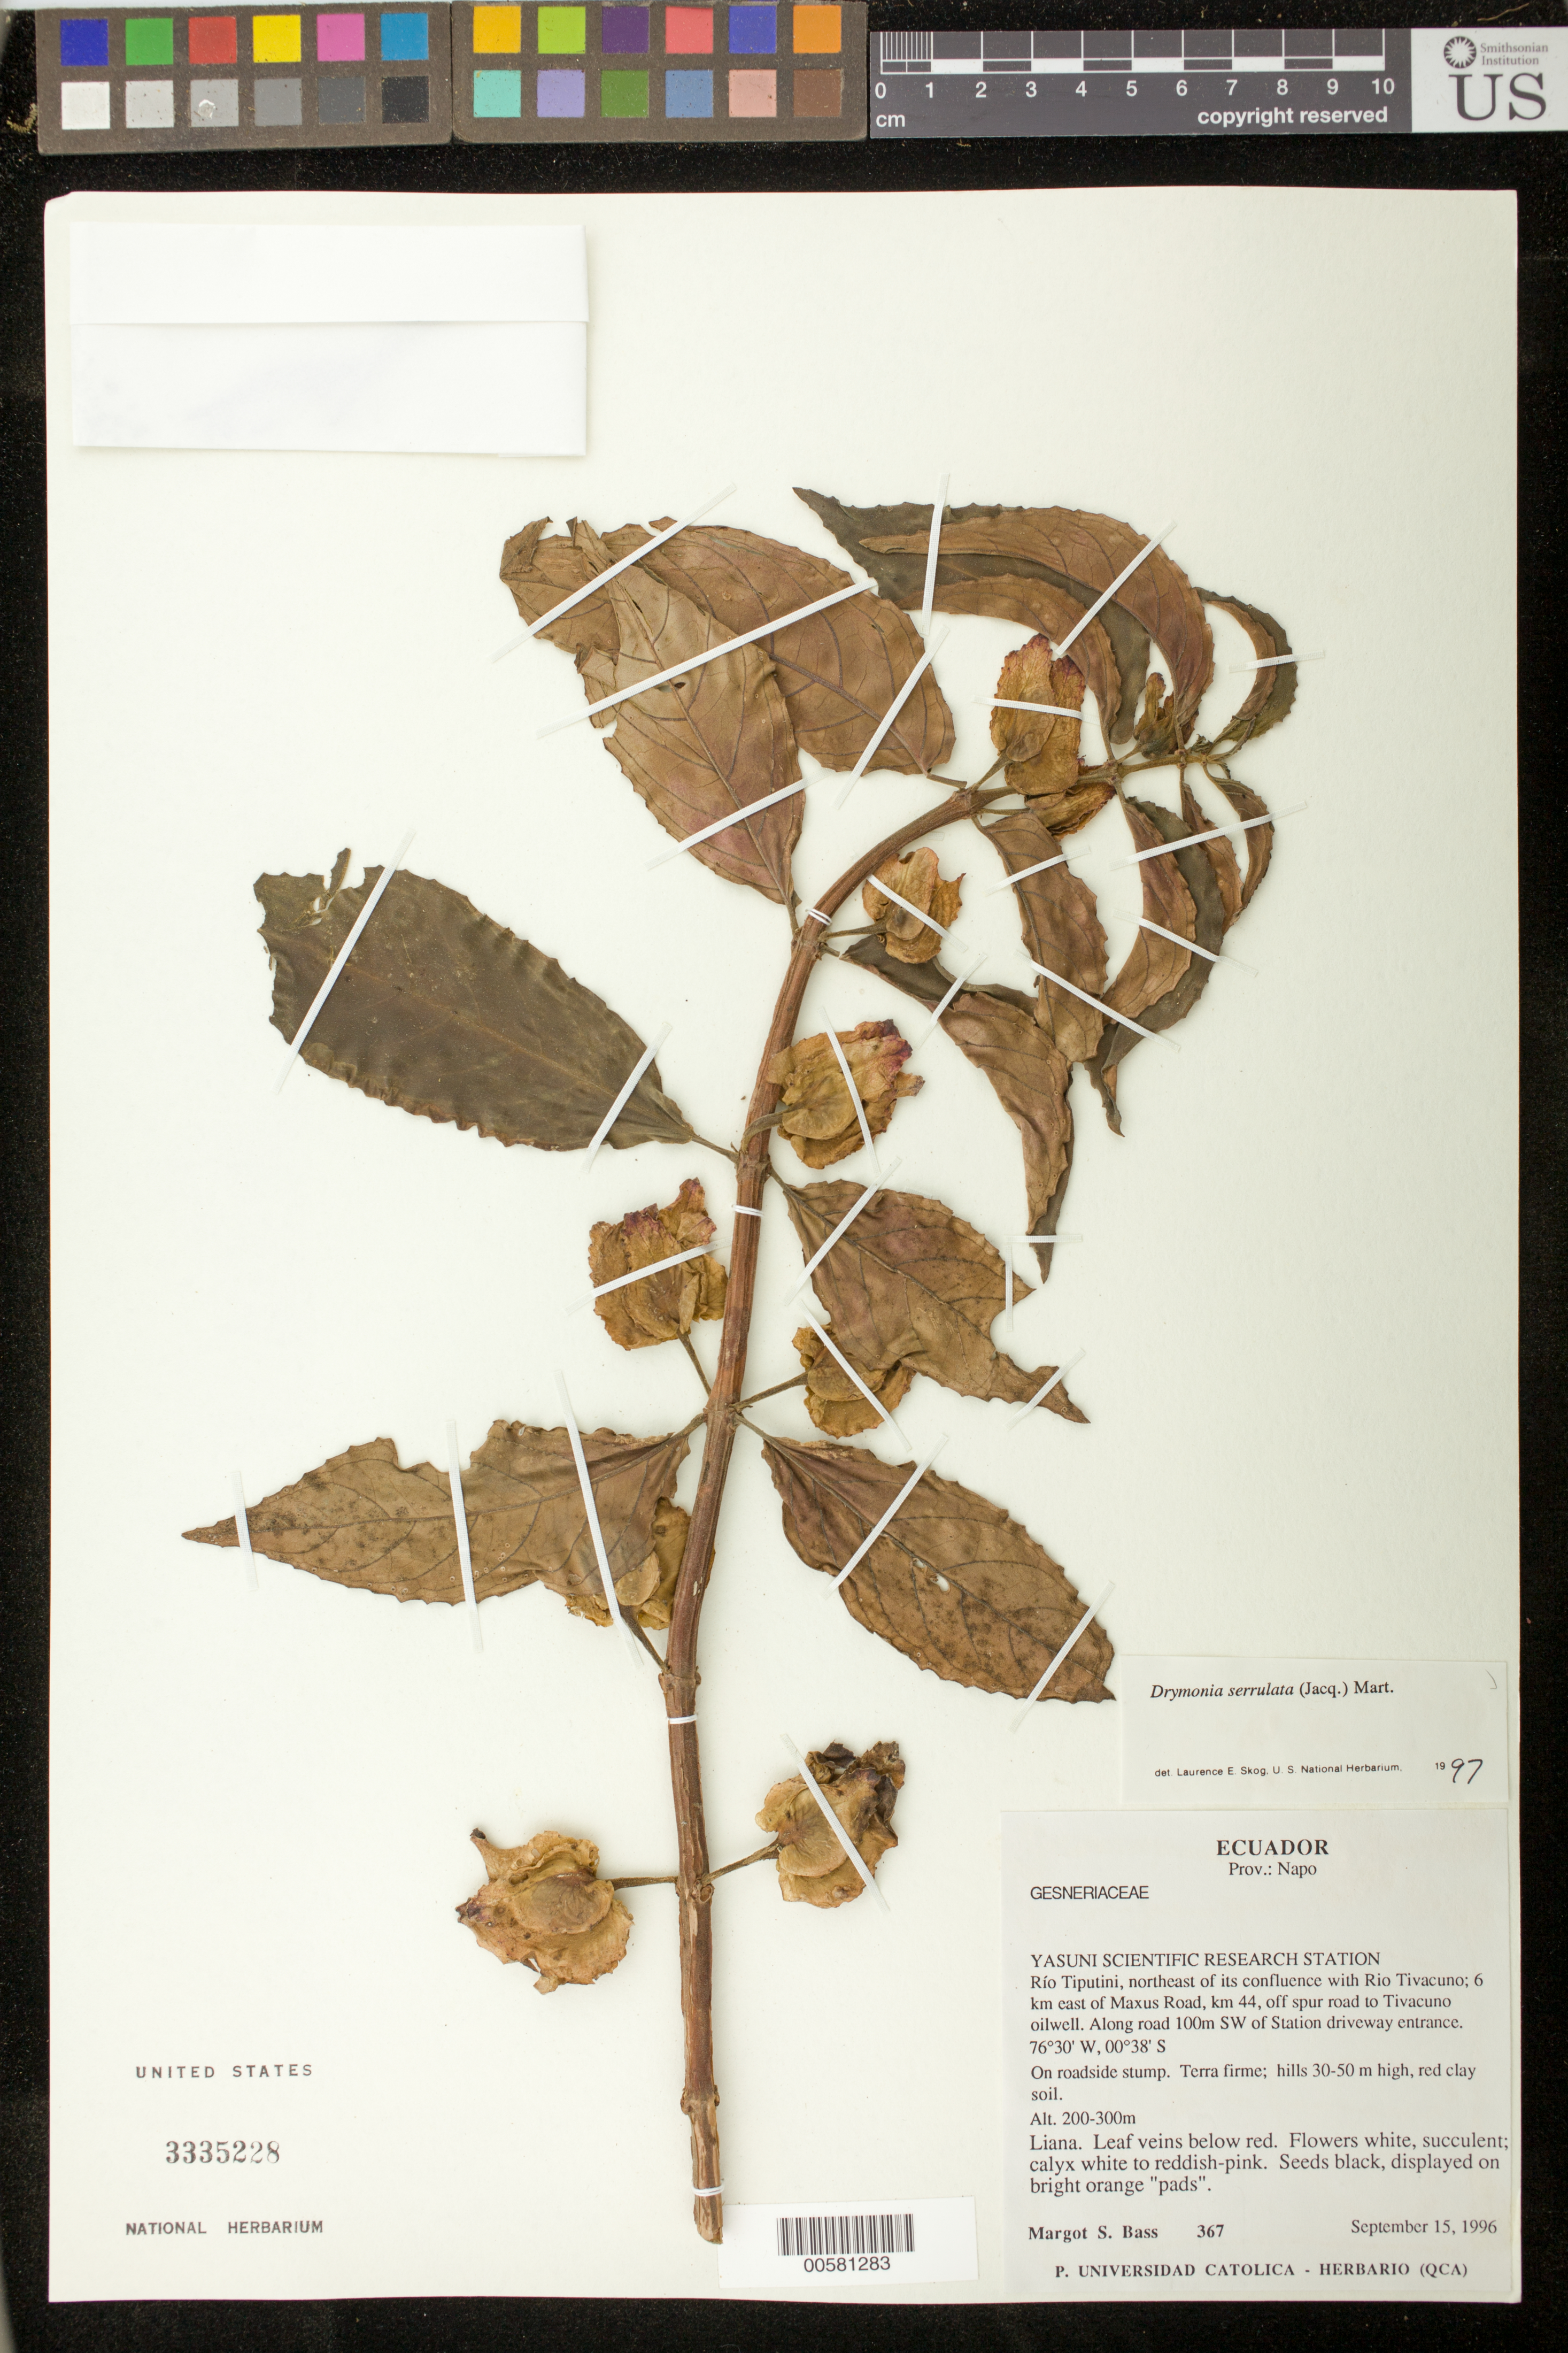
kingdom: Plantae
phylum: Tracheophyta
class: Magnoliopsida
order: Lamiales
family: Gesneriaceae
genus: Drymonia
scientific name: Drymonia serrulata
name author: (Jacq.) Mart.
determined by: Skog, Laurence E.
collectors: M. Bass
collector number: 367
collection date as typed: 15 Sep 1996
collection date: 1996-09-15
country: Ecuador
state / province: Napo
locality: Yasuni Scientific Reserach Station; Río Tiputini, NE of its confluence with Rio Tivacuno; 6 km E of Maxus Road, km 44, off spur road to Tivacuno oilwell; along road 100 m SW of Station driveway entrance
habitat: Terra firme; hills 30-50 m high, red clay soil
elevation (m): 200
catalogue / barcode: US 3335228